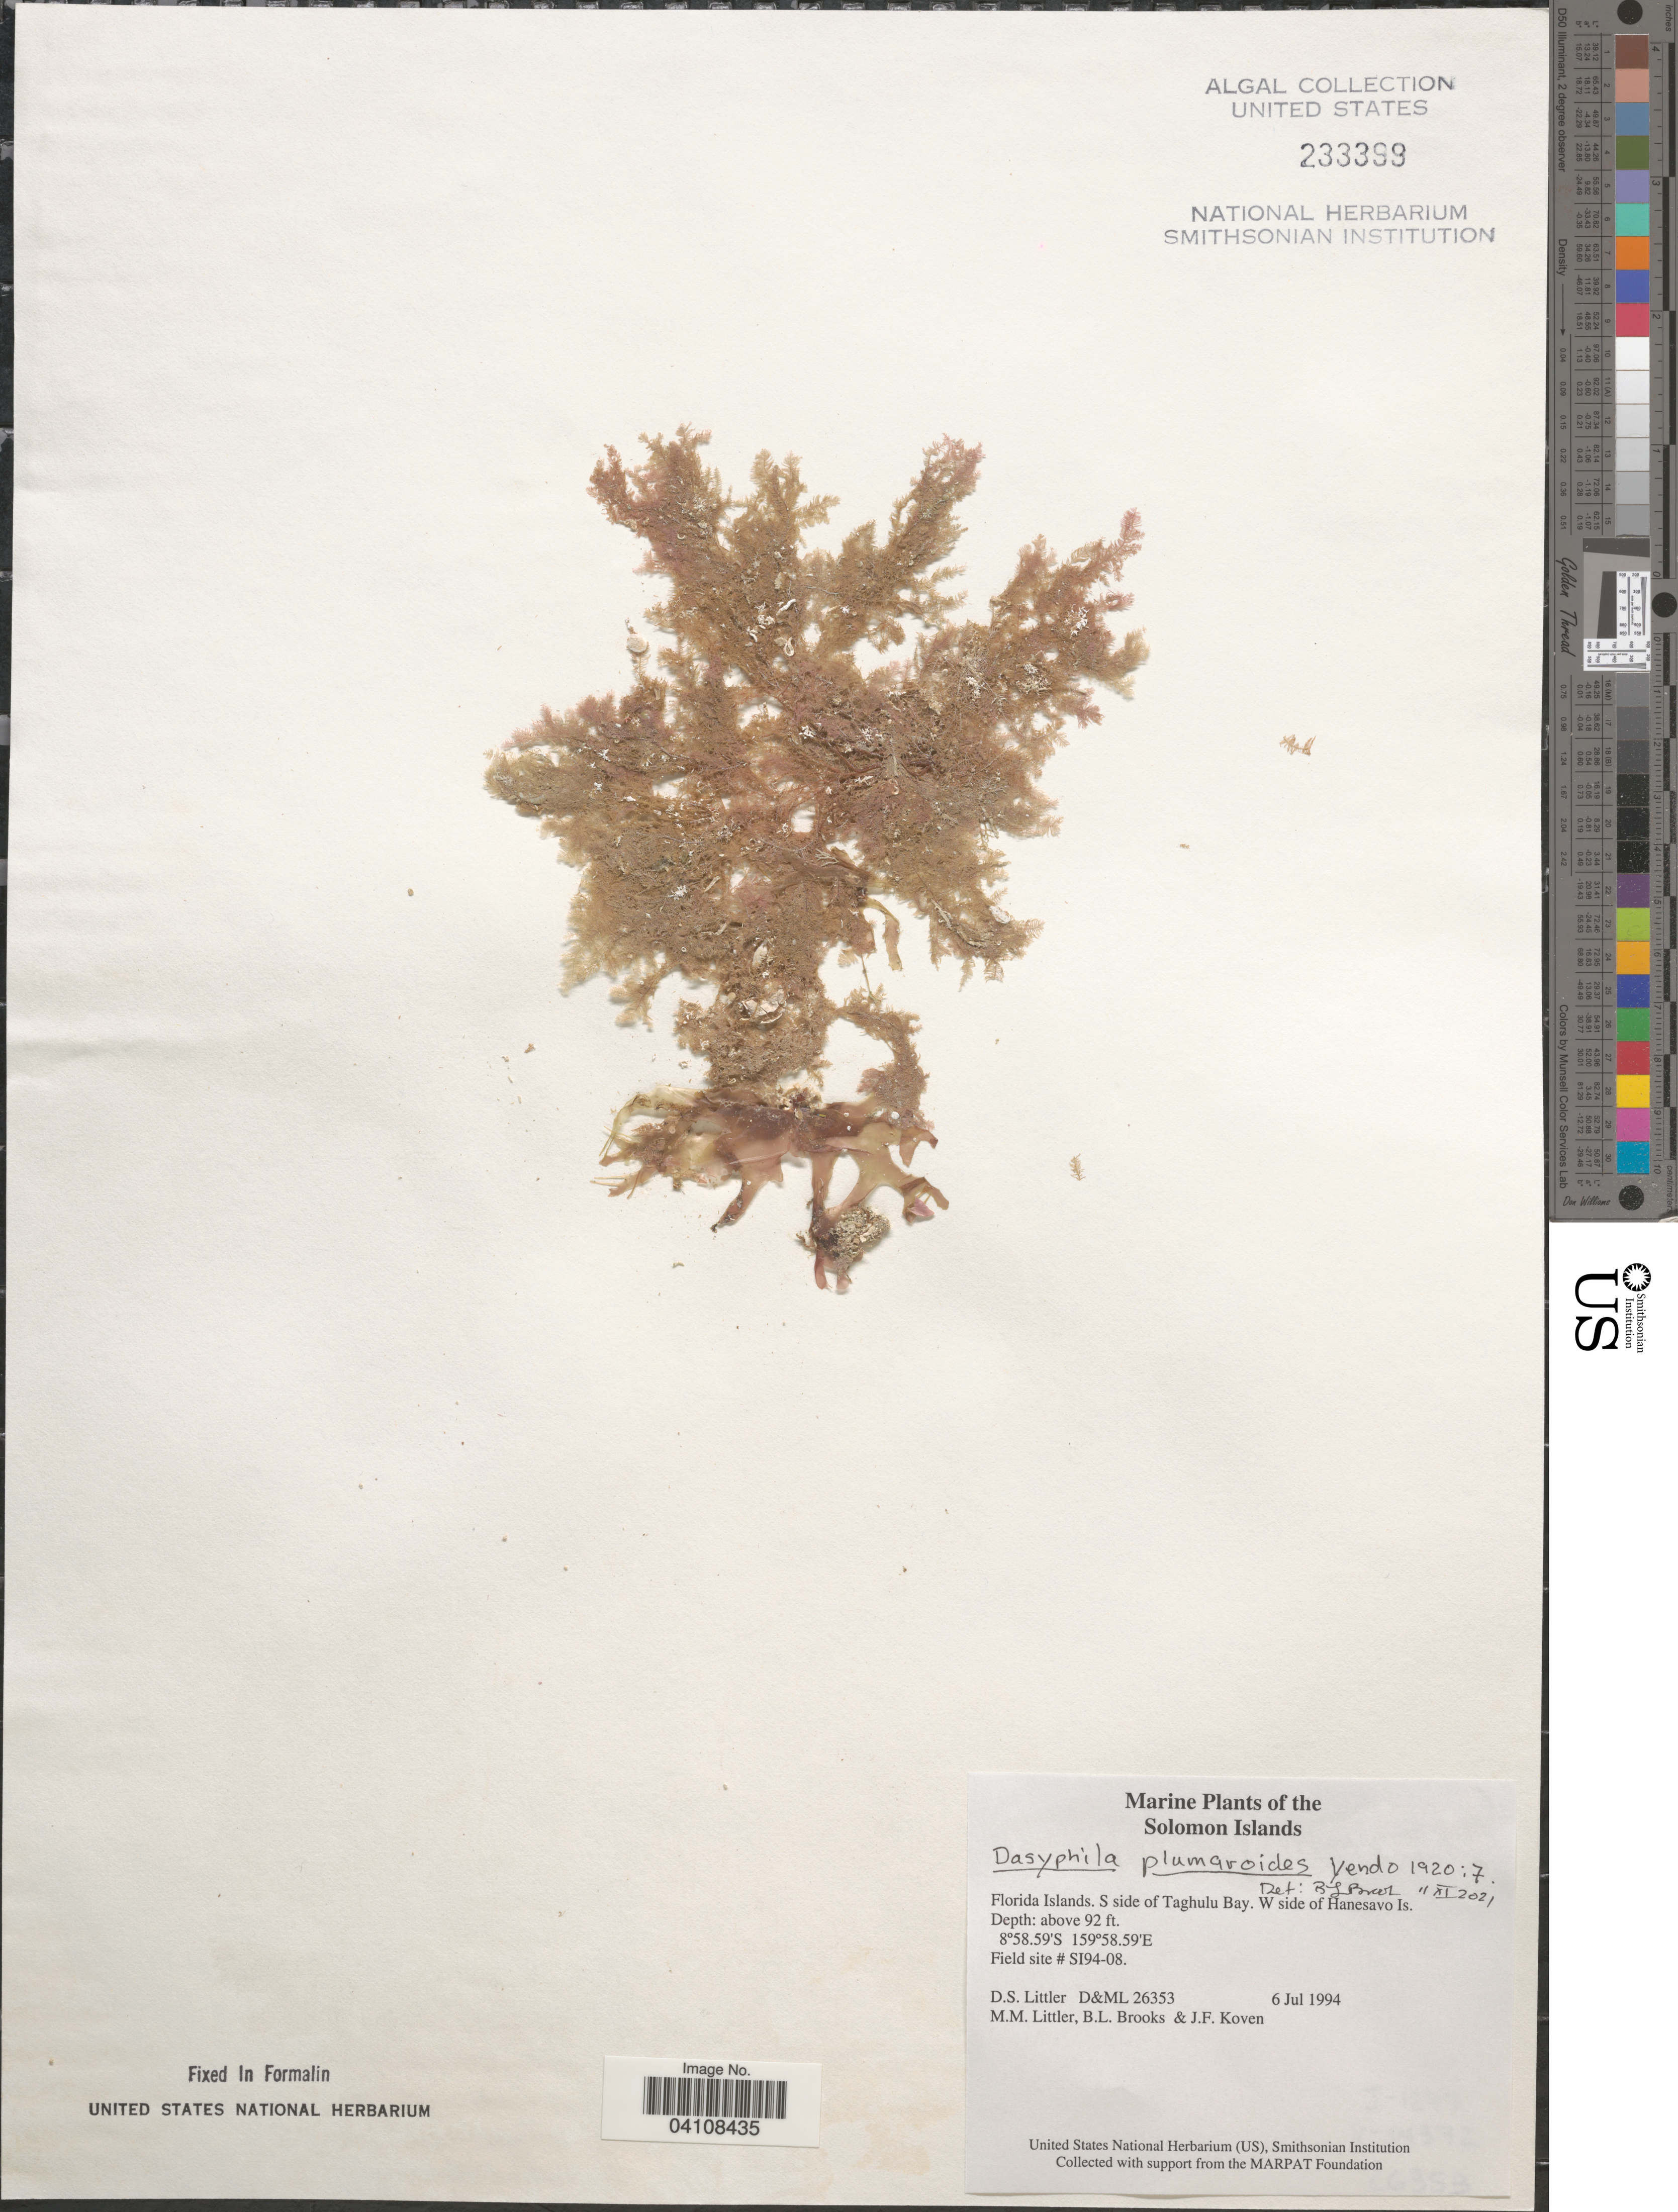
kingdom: Plantae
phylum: Rhodophyta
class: Florideophyceae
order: Ceramiales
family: Ceramiaceae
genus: Dasyphila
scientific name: Dasyphila plumarioides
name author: Yendo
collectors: D. S. Littler, B. Brooks & J. Koven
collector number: D&ML26353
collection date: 1994-07-06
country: Solomon Islands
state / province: Solomon Islands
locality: Florida Islands. S side of Taghulu Bay. W side of Hanesavo Is. Field site # SI94-08.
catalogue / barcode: US 233399